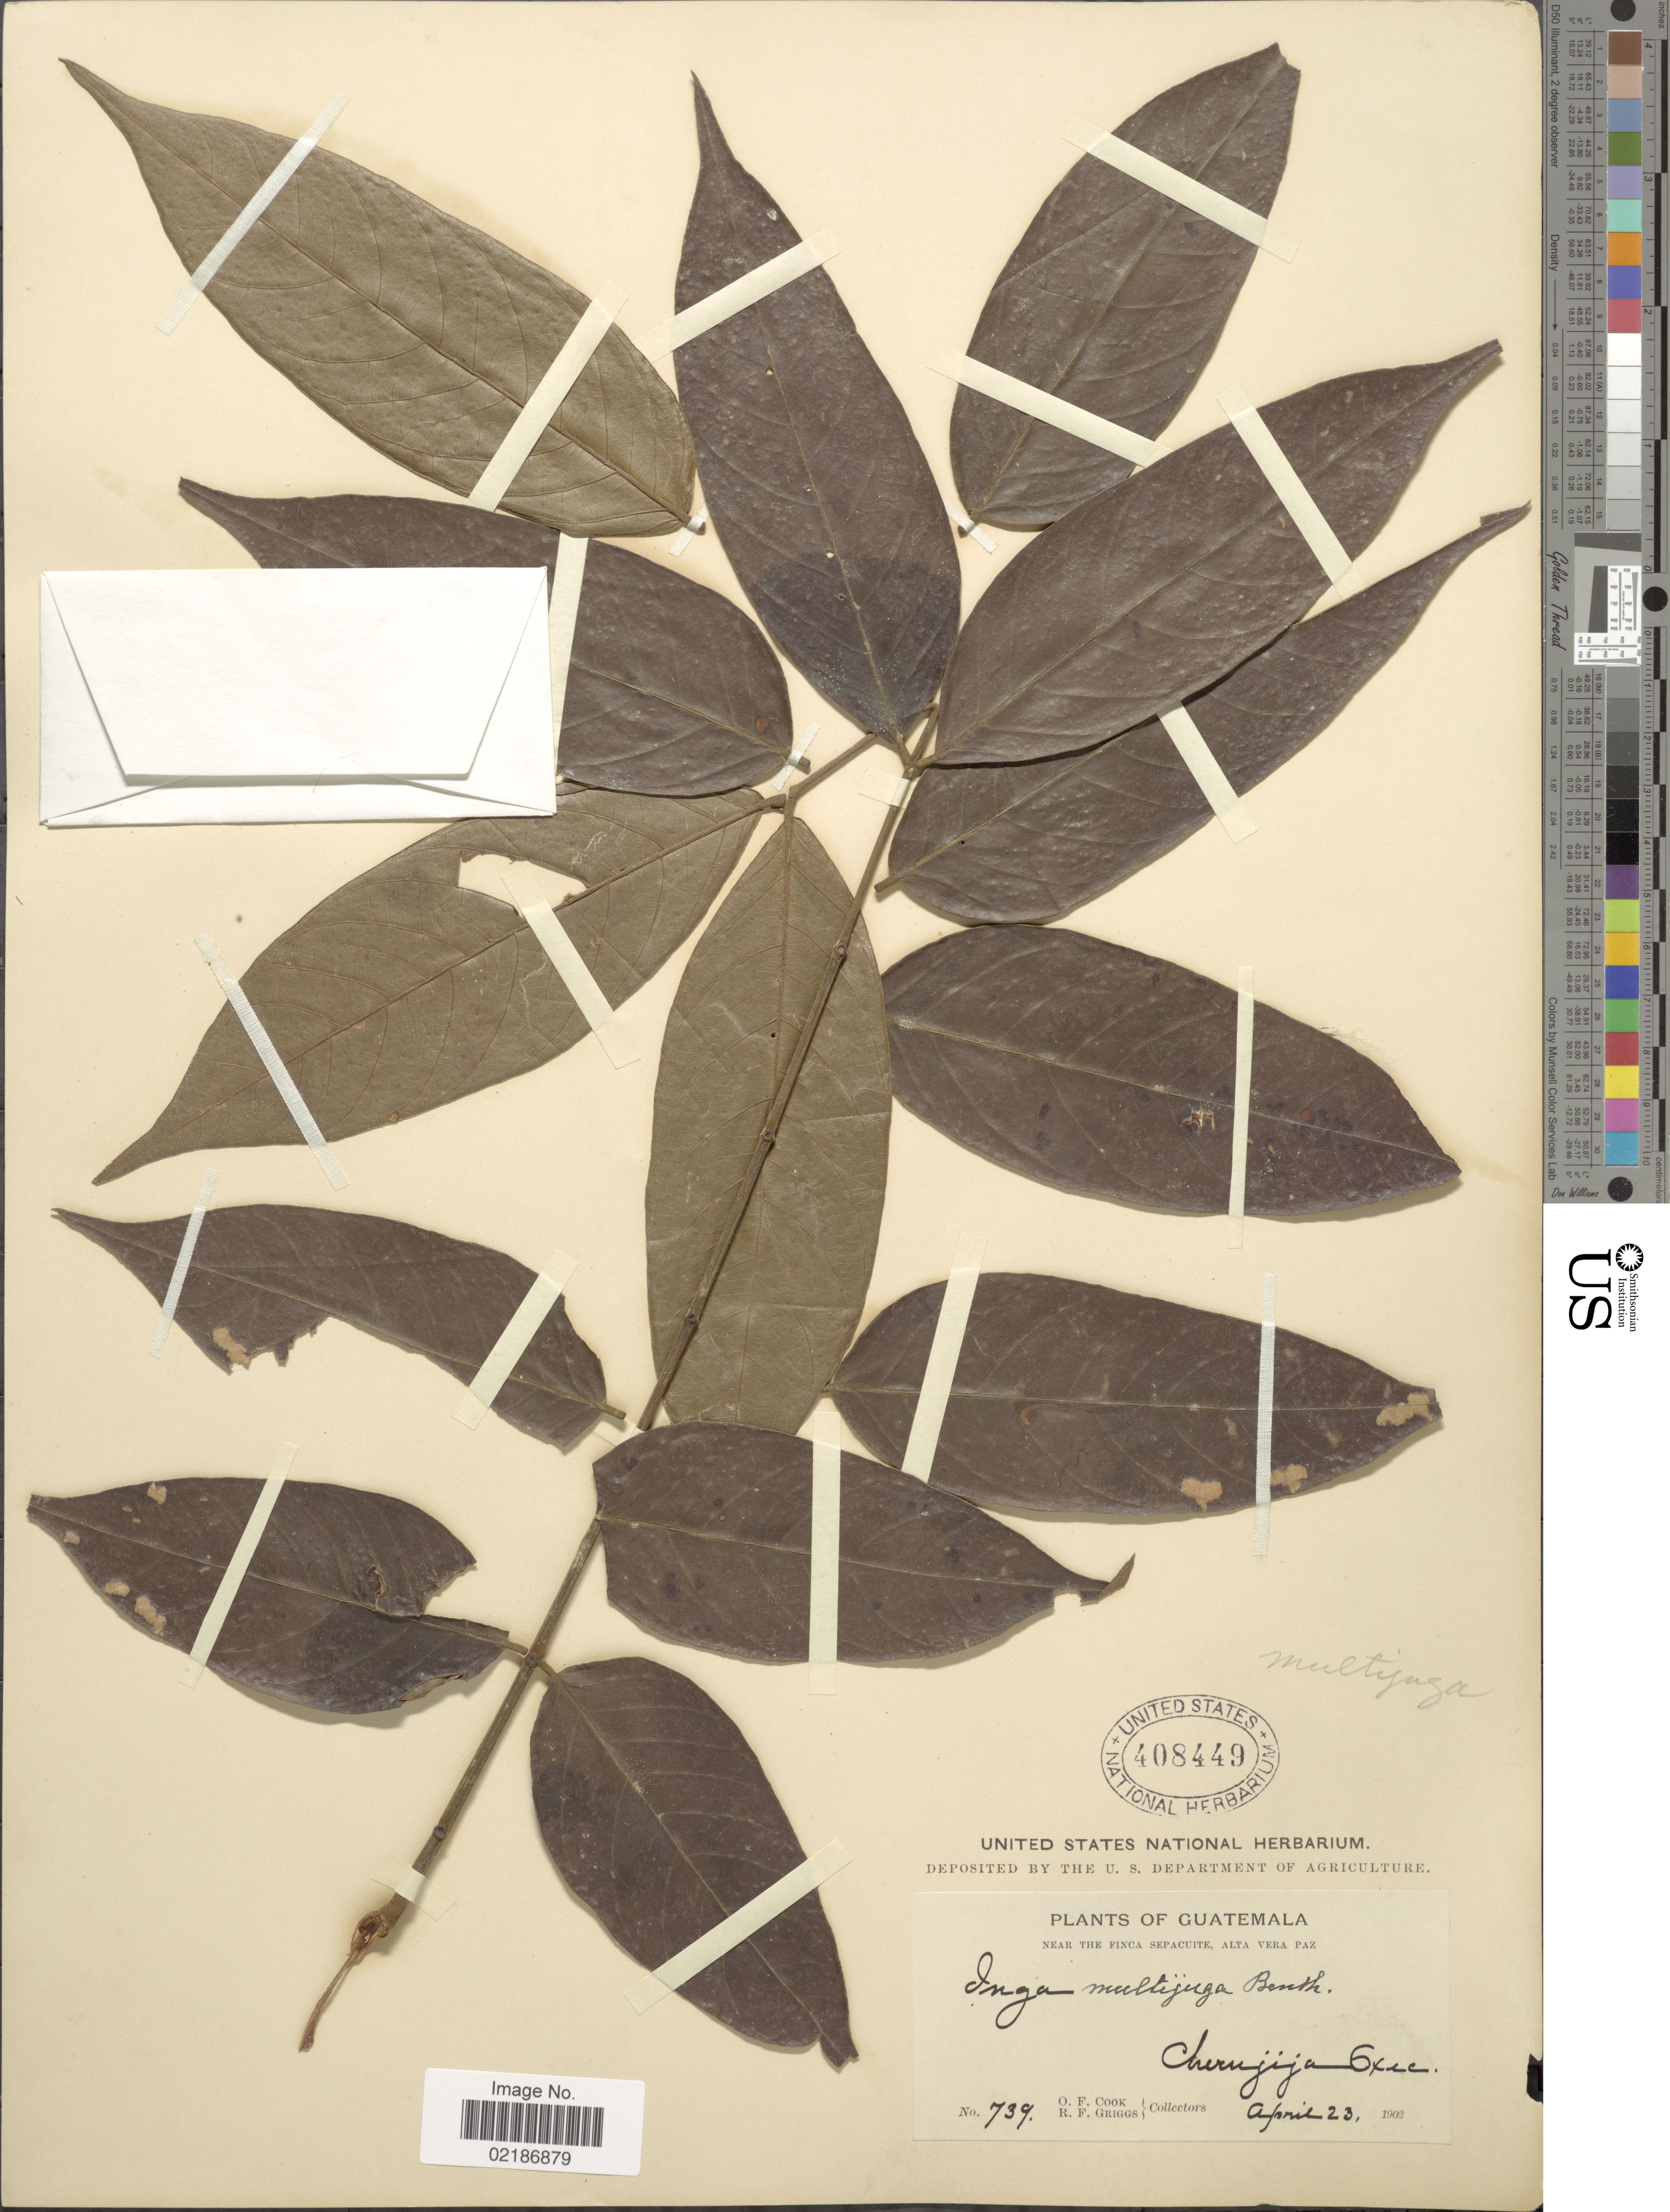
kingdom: Plantae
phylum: Tracheophyta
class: Magnoliopsida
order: Fabales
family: Fabaceae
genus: Inga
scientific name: Inga thibaudiana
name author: DC.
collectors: O. F. Cook & R. F. Griggs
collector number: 739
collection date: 1902-04-23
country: Guatemala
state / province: Alta Verapaz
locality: Near the Finca Sepacuite, Alta Vera Paz, Cherujija Oxec.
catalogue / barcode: US 408449